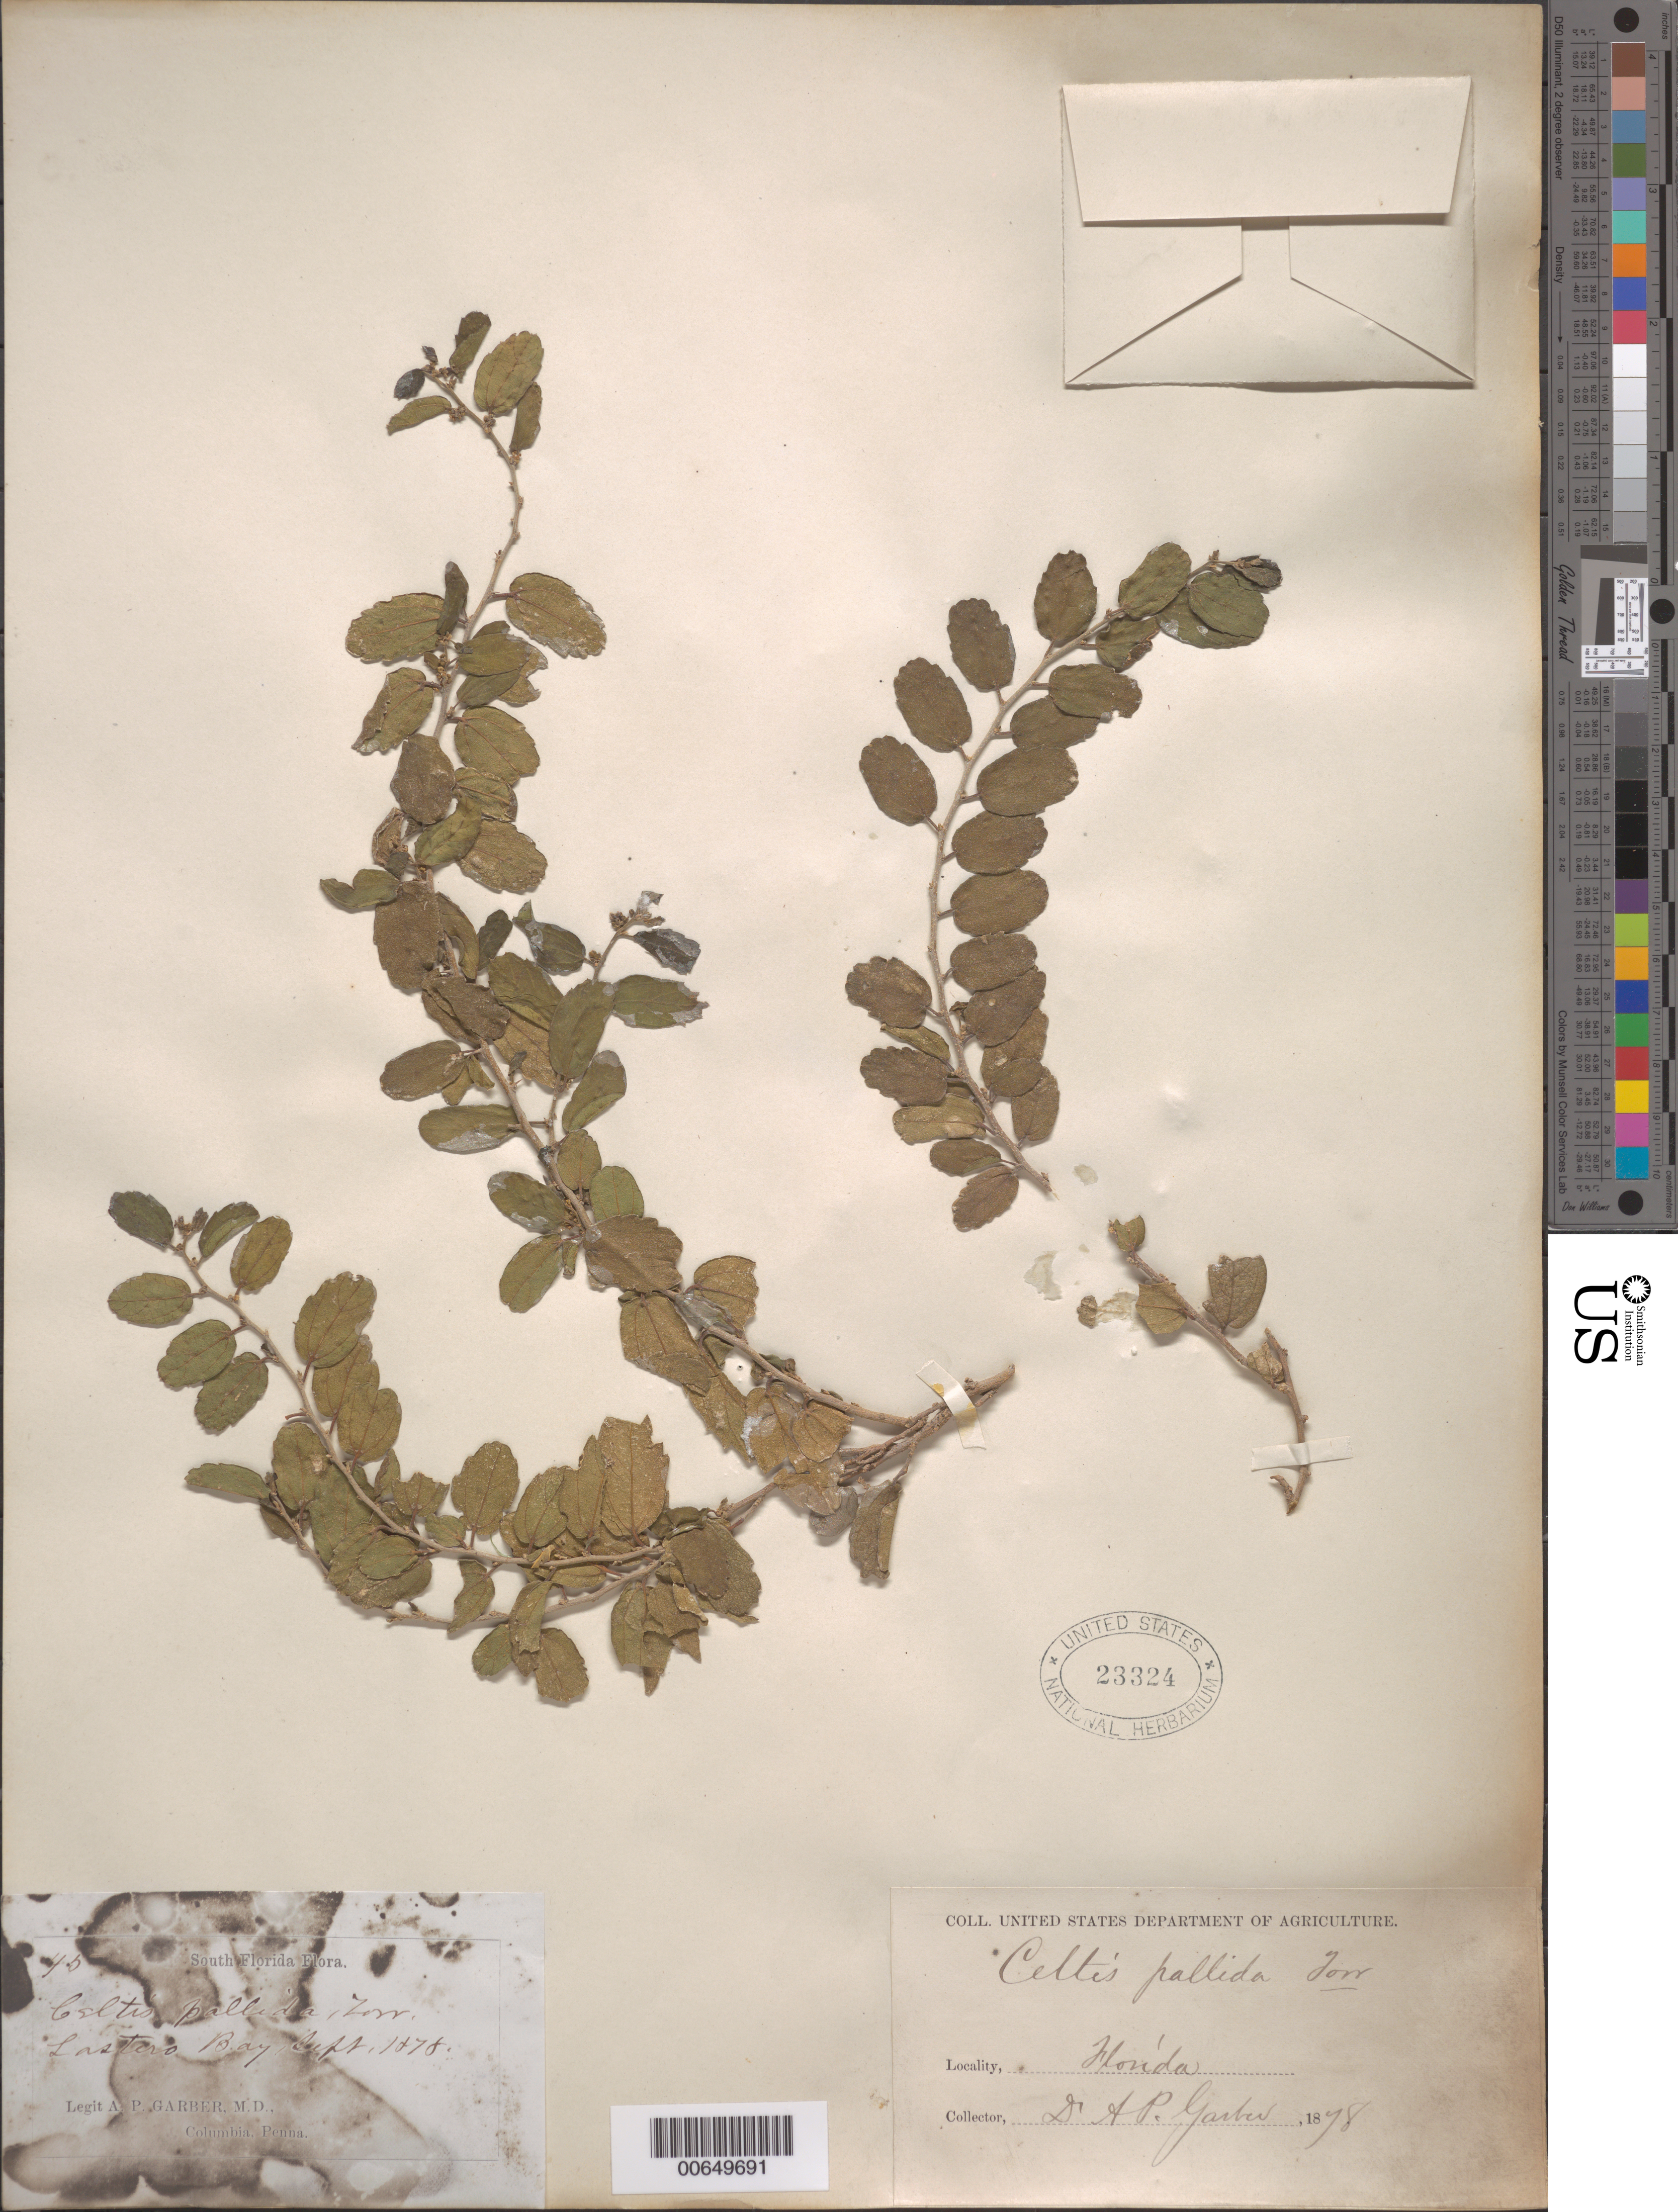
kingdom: Plantae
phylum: Tracheophyta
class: Magnoliopsida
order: Rosales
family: Cannabaceae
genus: Celtis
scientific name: Celtis pallida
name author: Torr. in Emory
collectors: A. P. Garber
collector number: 45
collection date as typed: Sep 1878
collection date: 1878-09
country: United States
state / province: Florida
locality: S FL. Lastero Bay.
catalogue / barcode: US 23324